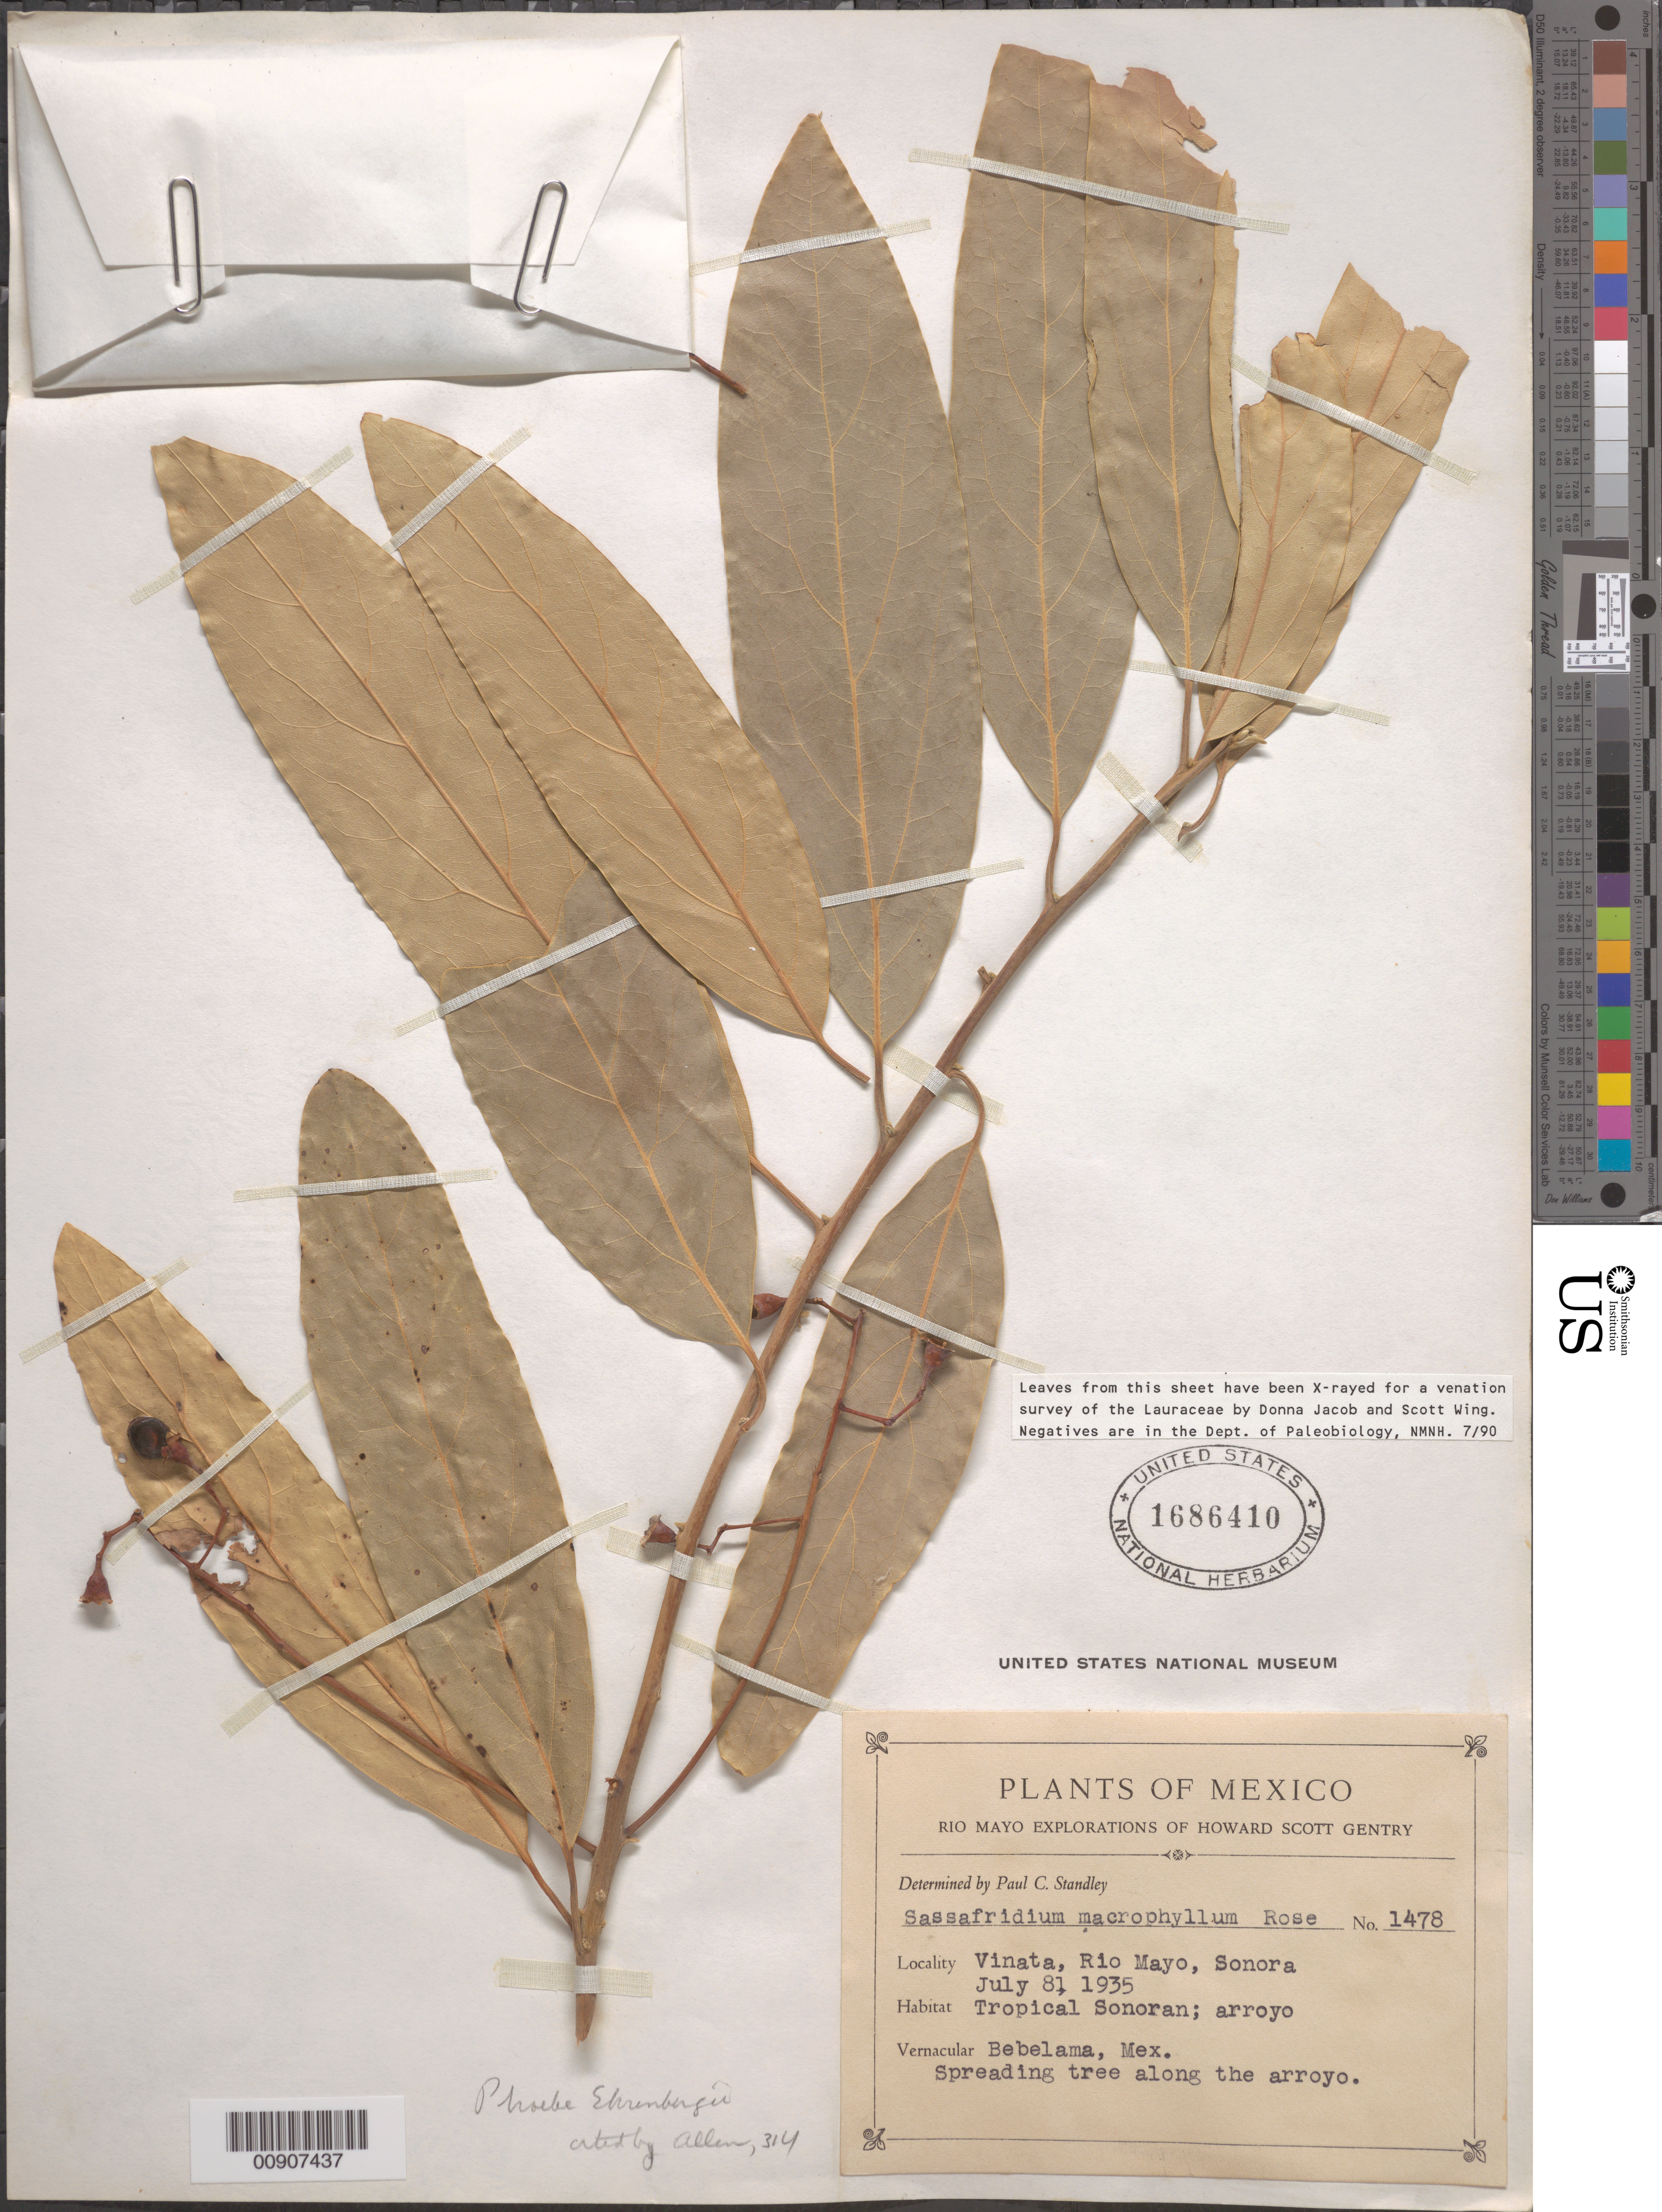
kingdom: Plantae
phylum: Tracheophyta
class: Magnoliopsida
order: Laurales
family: Lauraceae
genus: Phoebe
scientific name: Phoebe ehrenbergii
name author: Mez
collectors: H. S. Gentry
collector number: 1478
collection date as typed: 08 Jul 1935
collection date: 1935-07-08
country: Mexico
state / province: Sonora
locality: Vinata, Río Mayo, Sonora.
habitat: Tropical Sonoran. Along arroyo.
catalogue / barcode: US 1686410